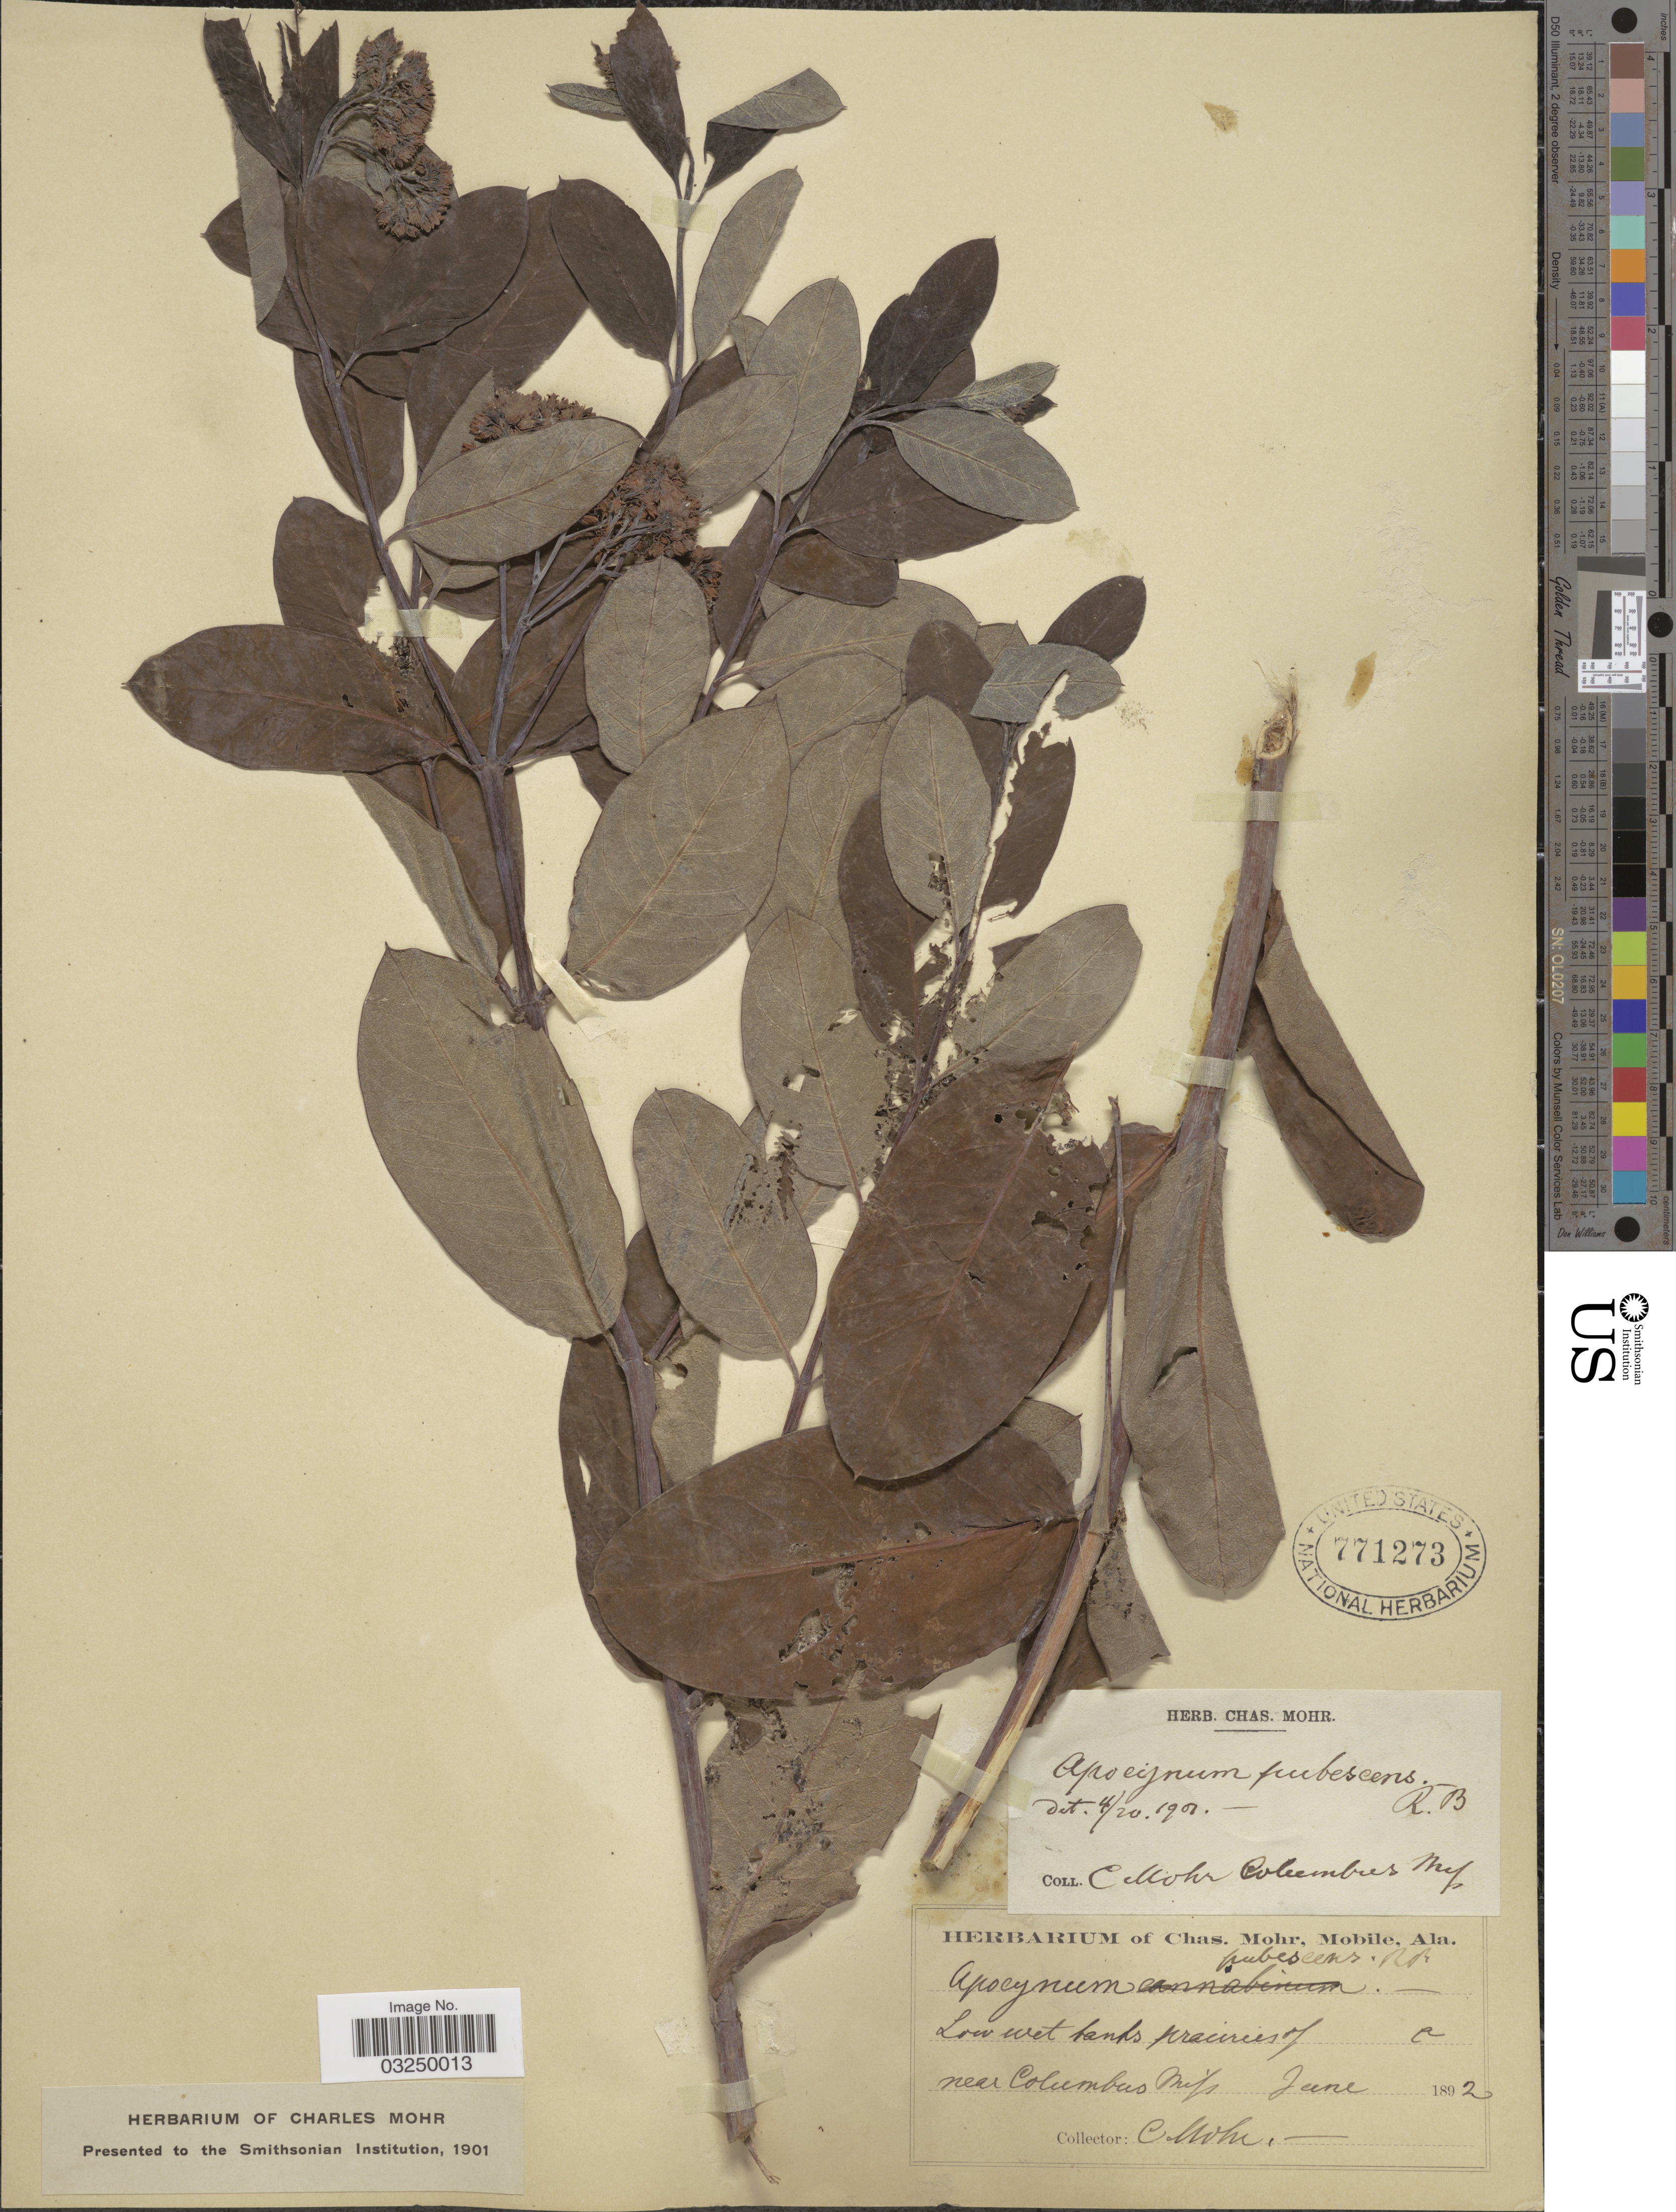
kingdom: Plantae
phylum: Tracheophyta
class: Magnoliopsida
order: Gentianales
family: Apocynaceae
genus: Apocynum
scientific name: Apocynum pubescens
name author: Mitch. ex R. Br.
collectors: Mohr, C. T. (herbarium)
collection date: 1892-06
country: United States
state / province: Mississippi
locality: Near Columbus Miss.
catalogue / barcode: US 771273